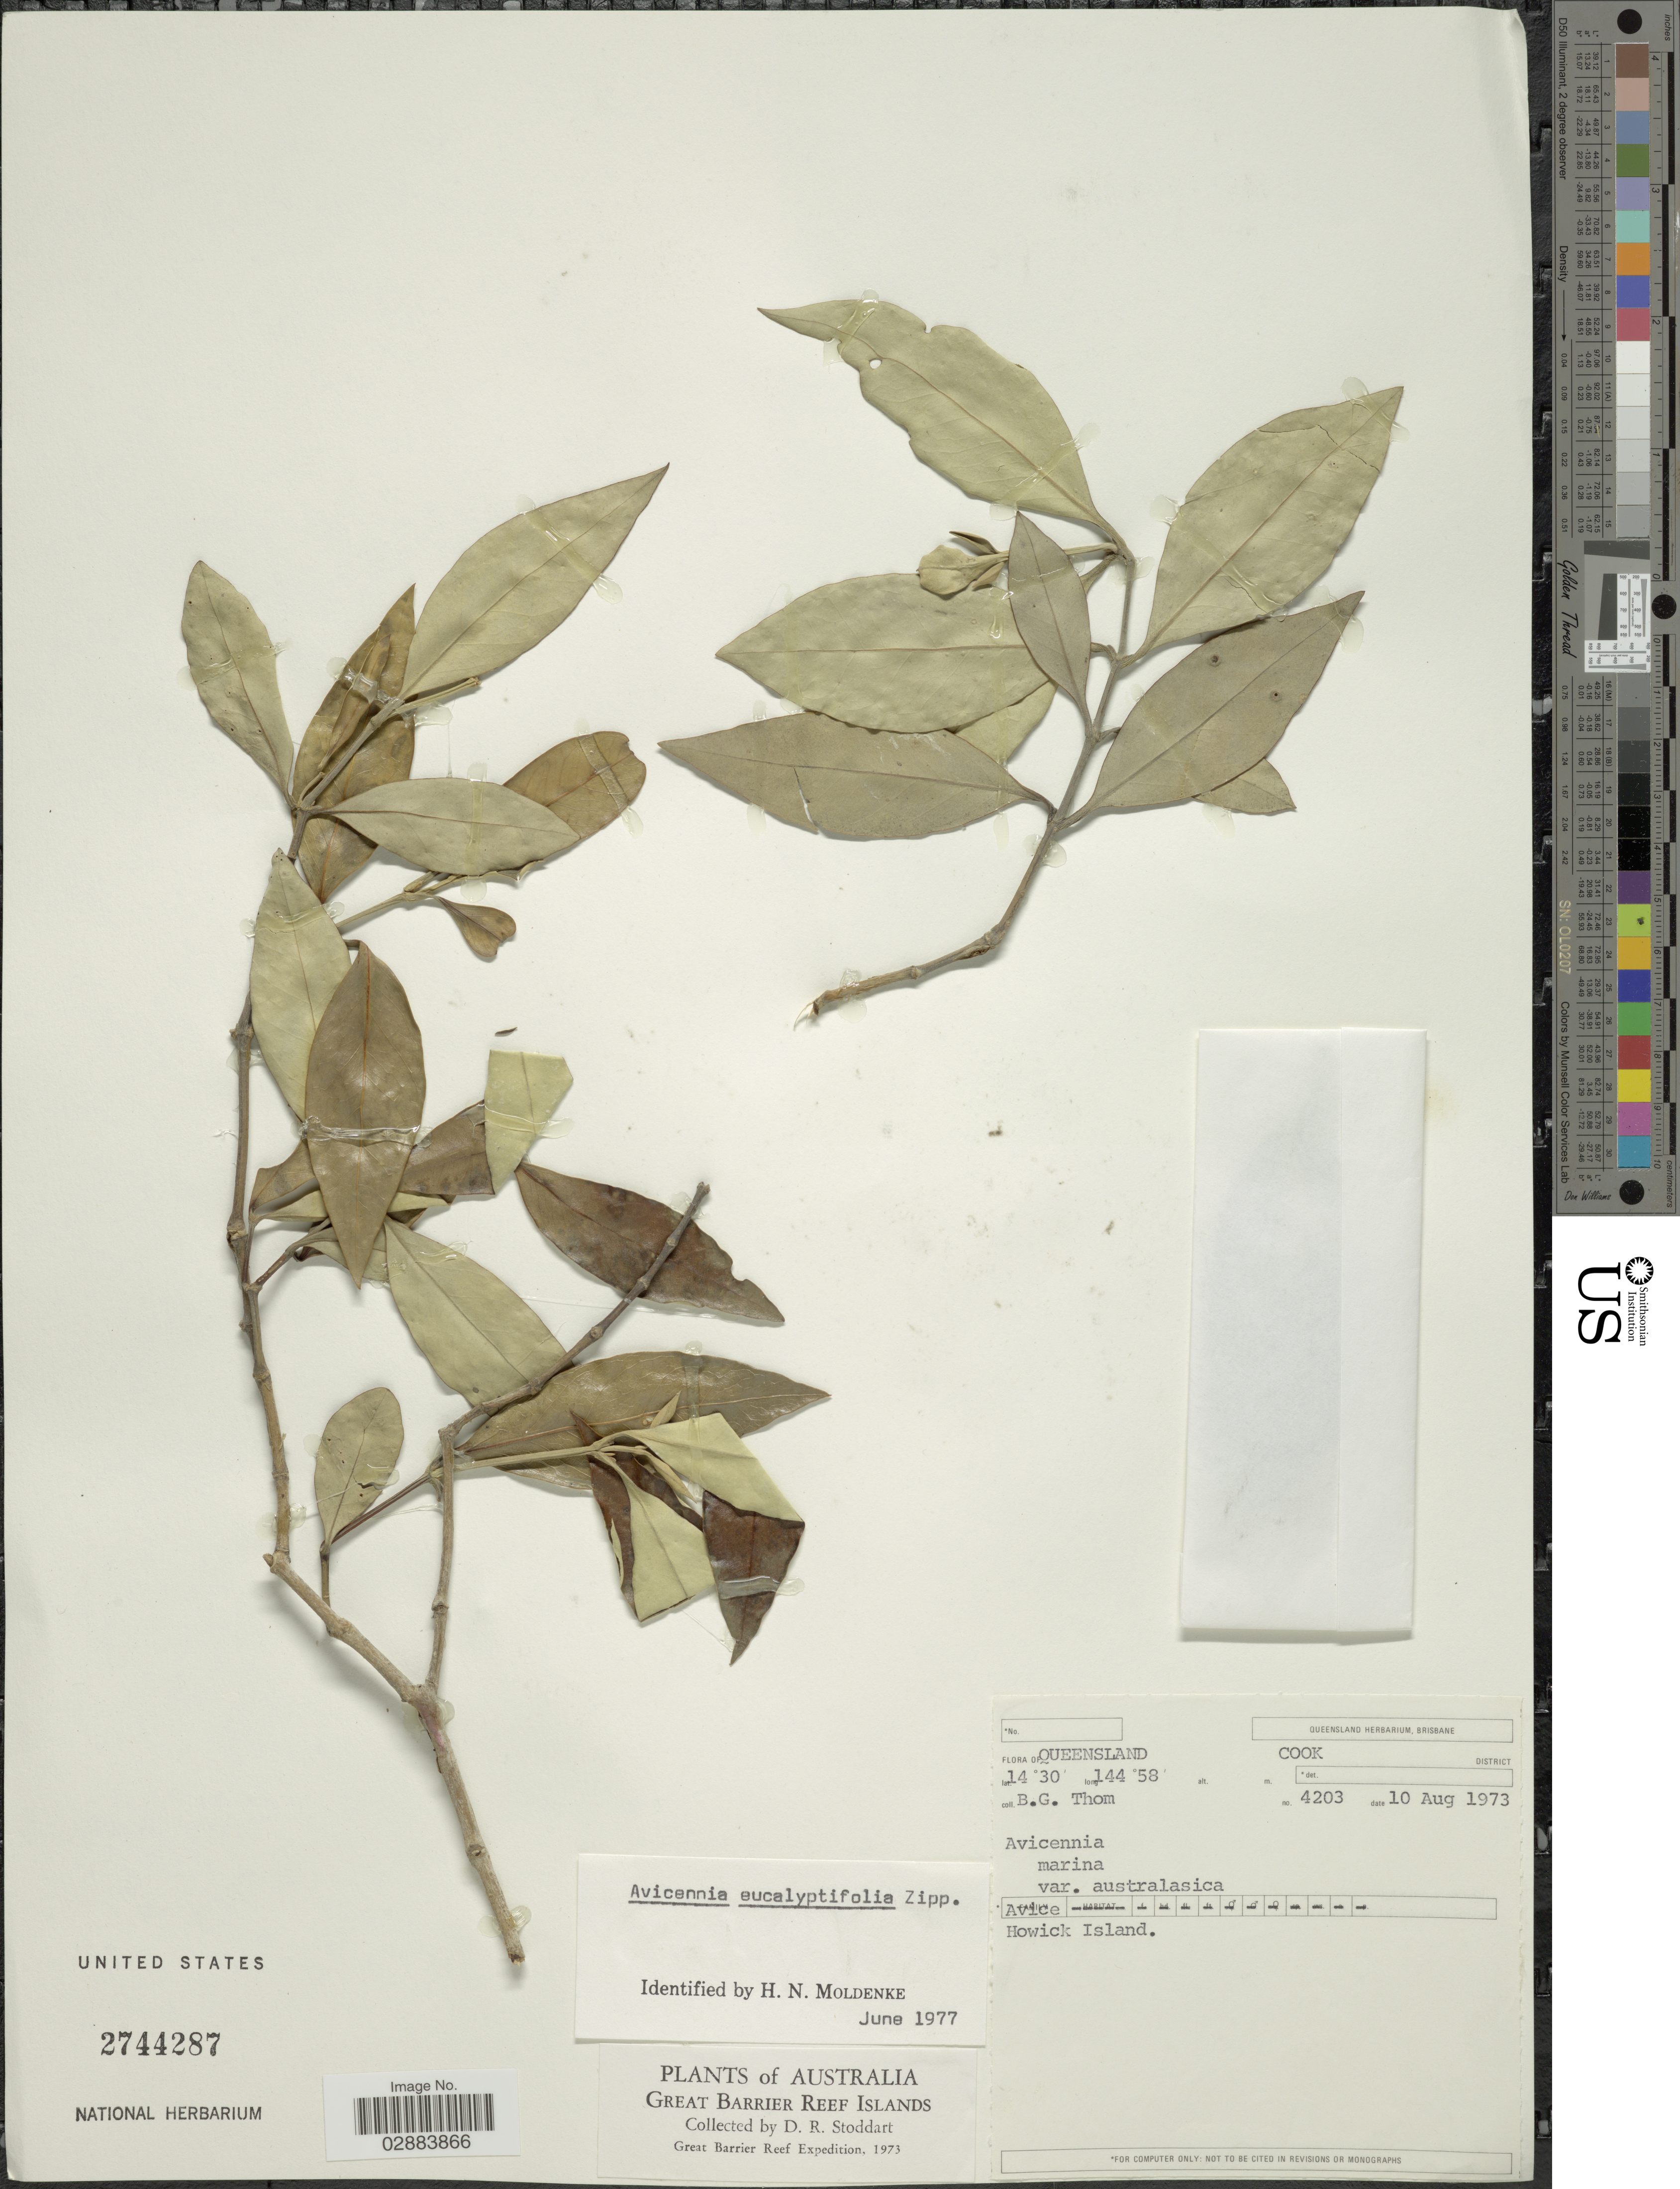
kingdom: Plantae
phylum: Tracheophyta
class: Magnoliopsida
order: Lamiales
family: Acanthaceae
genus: Avicennia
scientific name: Avicennia eucalyptifolia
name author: (Valeton) Zipp. ex Moldenke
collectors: B. Thom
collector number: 4203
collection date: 1973-08-10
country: Australia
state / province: Queensland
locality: Cook District. Howick Island.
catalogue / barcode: US 2744287